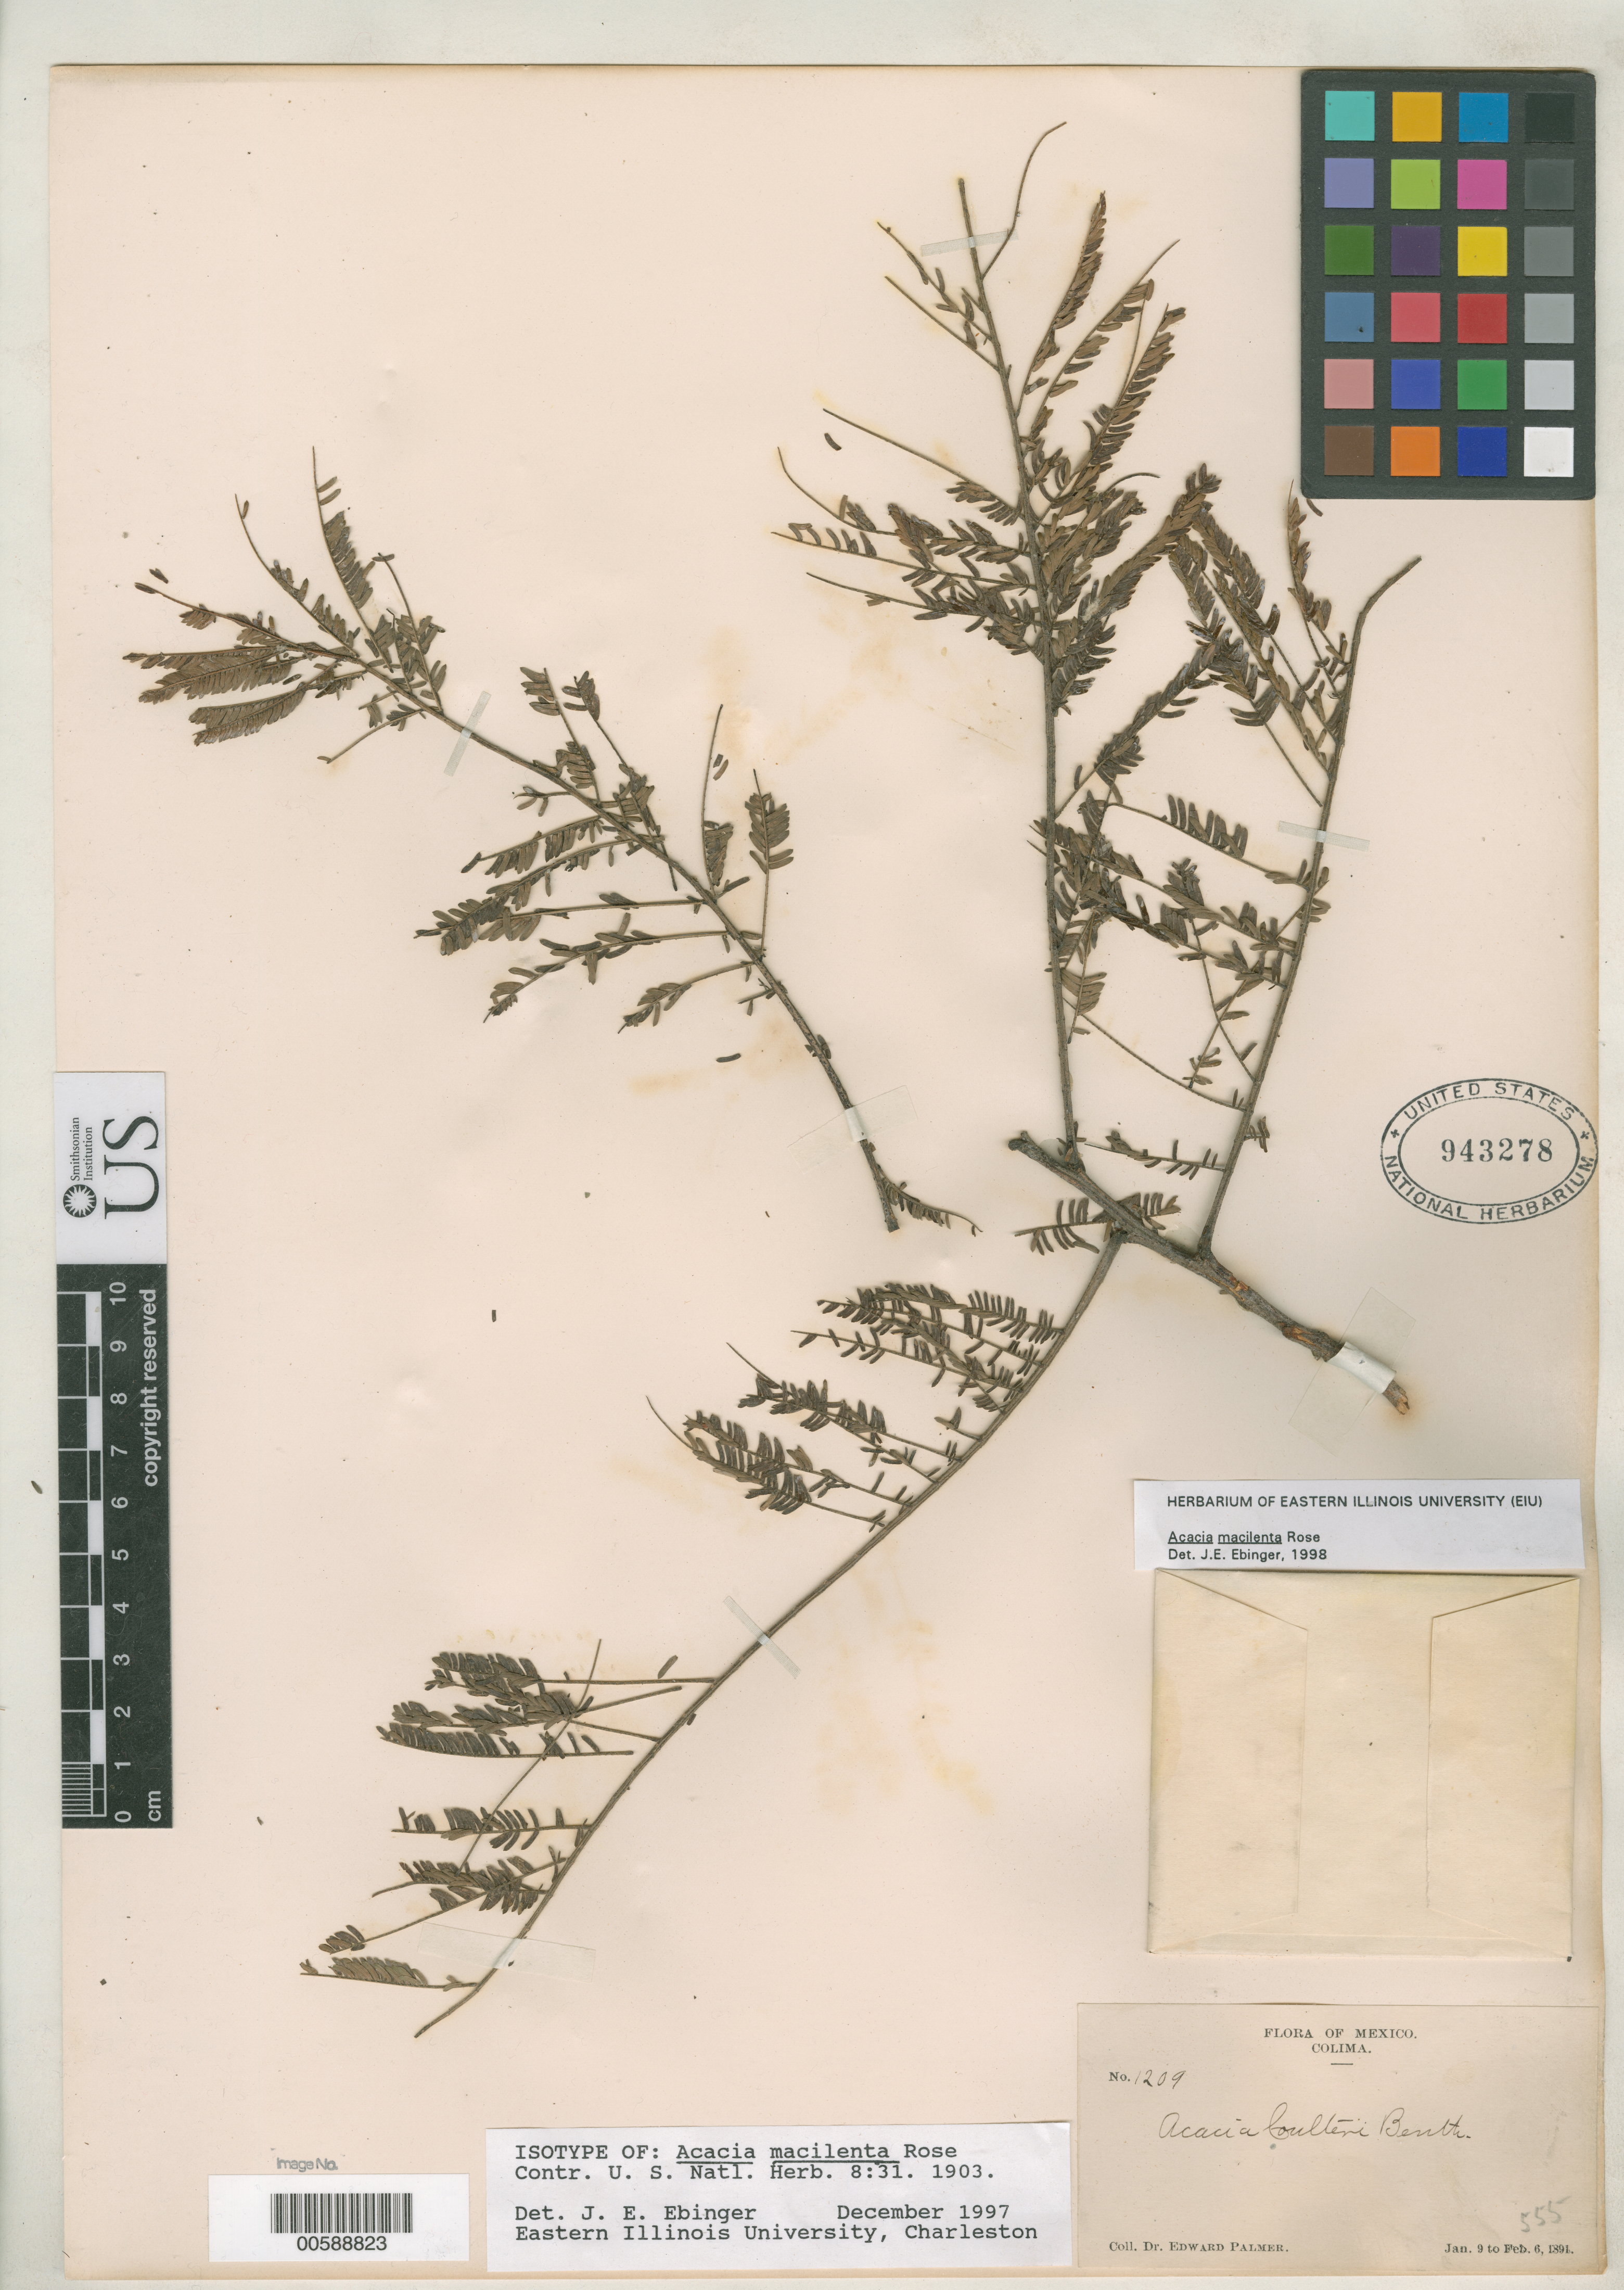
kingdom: Plantae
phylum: Tracheophyta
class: Magnoliopsida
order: Fabales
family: Fabaceae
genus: Acacia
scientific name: Acacia macilenta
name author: Rose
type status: Isotype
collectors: E. Palmer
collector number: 1209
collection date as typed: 09 Jan 1891 to 06 Feb 1891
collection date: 1891-01-09/1891-02-06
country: Mexico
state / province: Colima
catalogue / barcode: US 943278